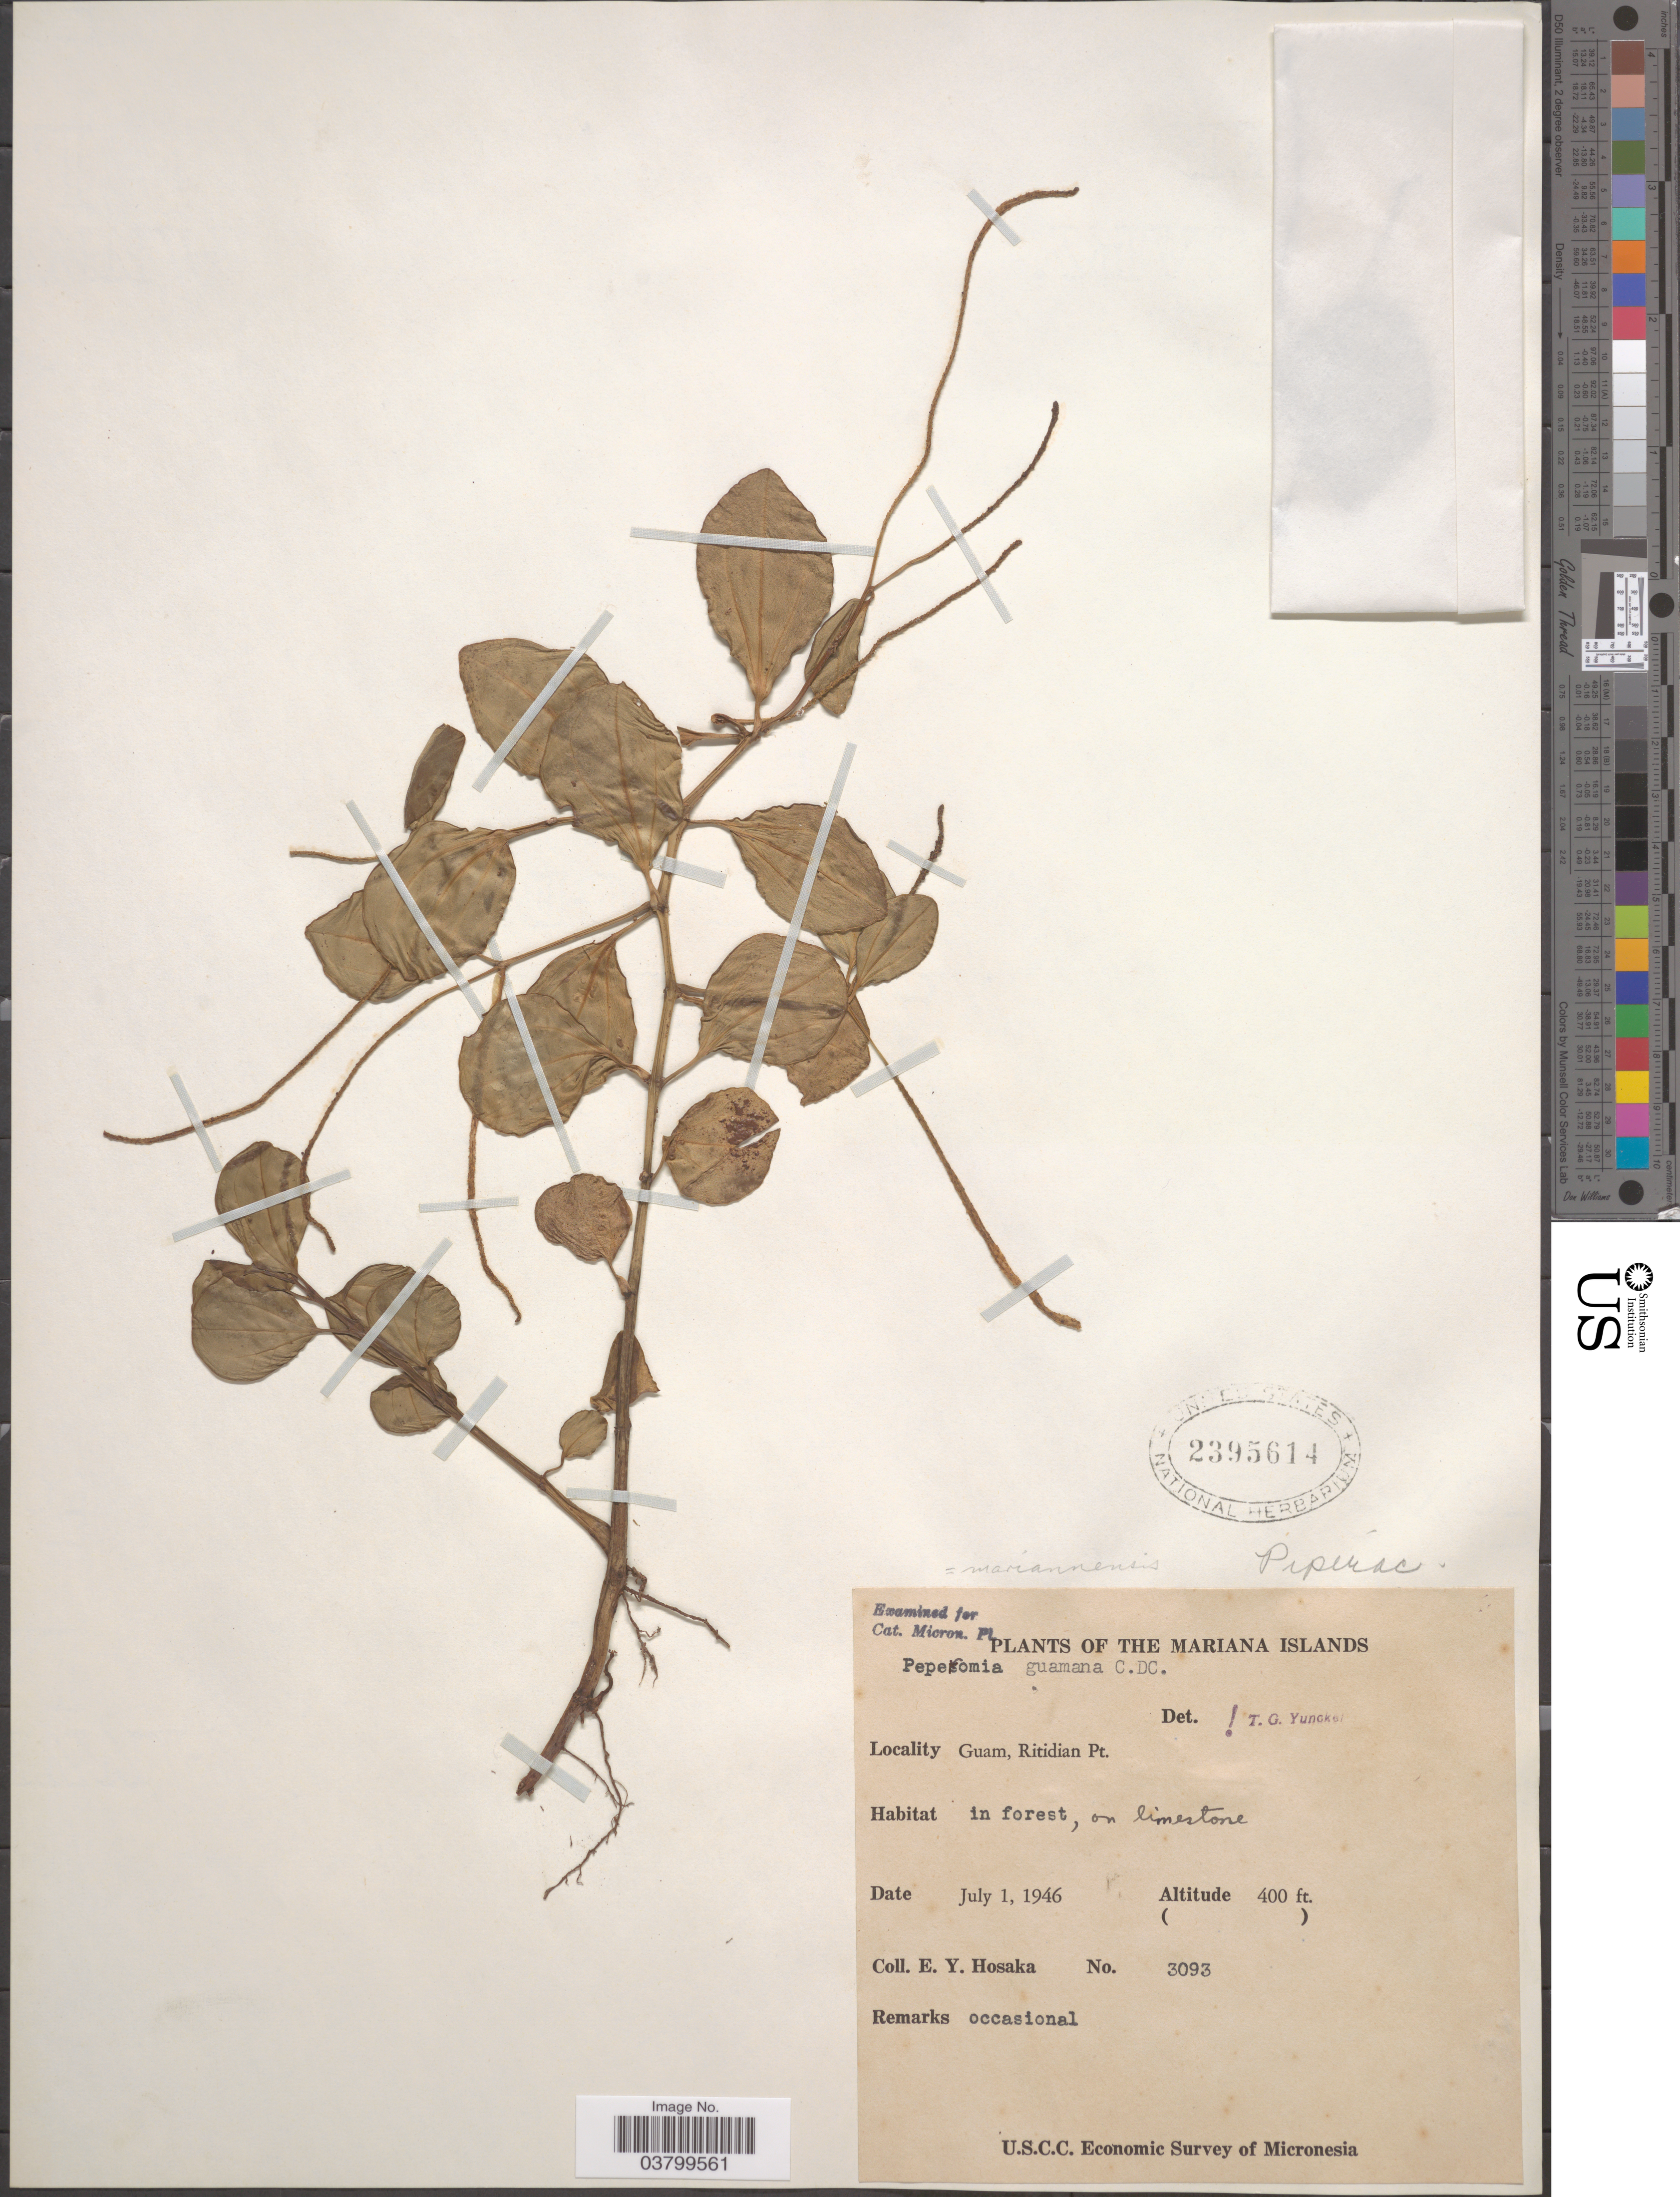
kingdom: Plantae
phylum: Tracheophyta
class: Magnoliopsida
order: Piperales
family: Piperaceae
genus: Peperomia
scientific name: Peperomia mariannensis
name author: C. DC.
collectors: E. Y. Hosaka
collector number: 3093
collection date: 1946-07-01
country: Guam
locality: The Mariana Islands, Guam, Ritidian Pt.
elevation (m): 122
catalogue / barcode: US 2395614